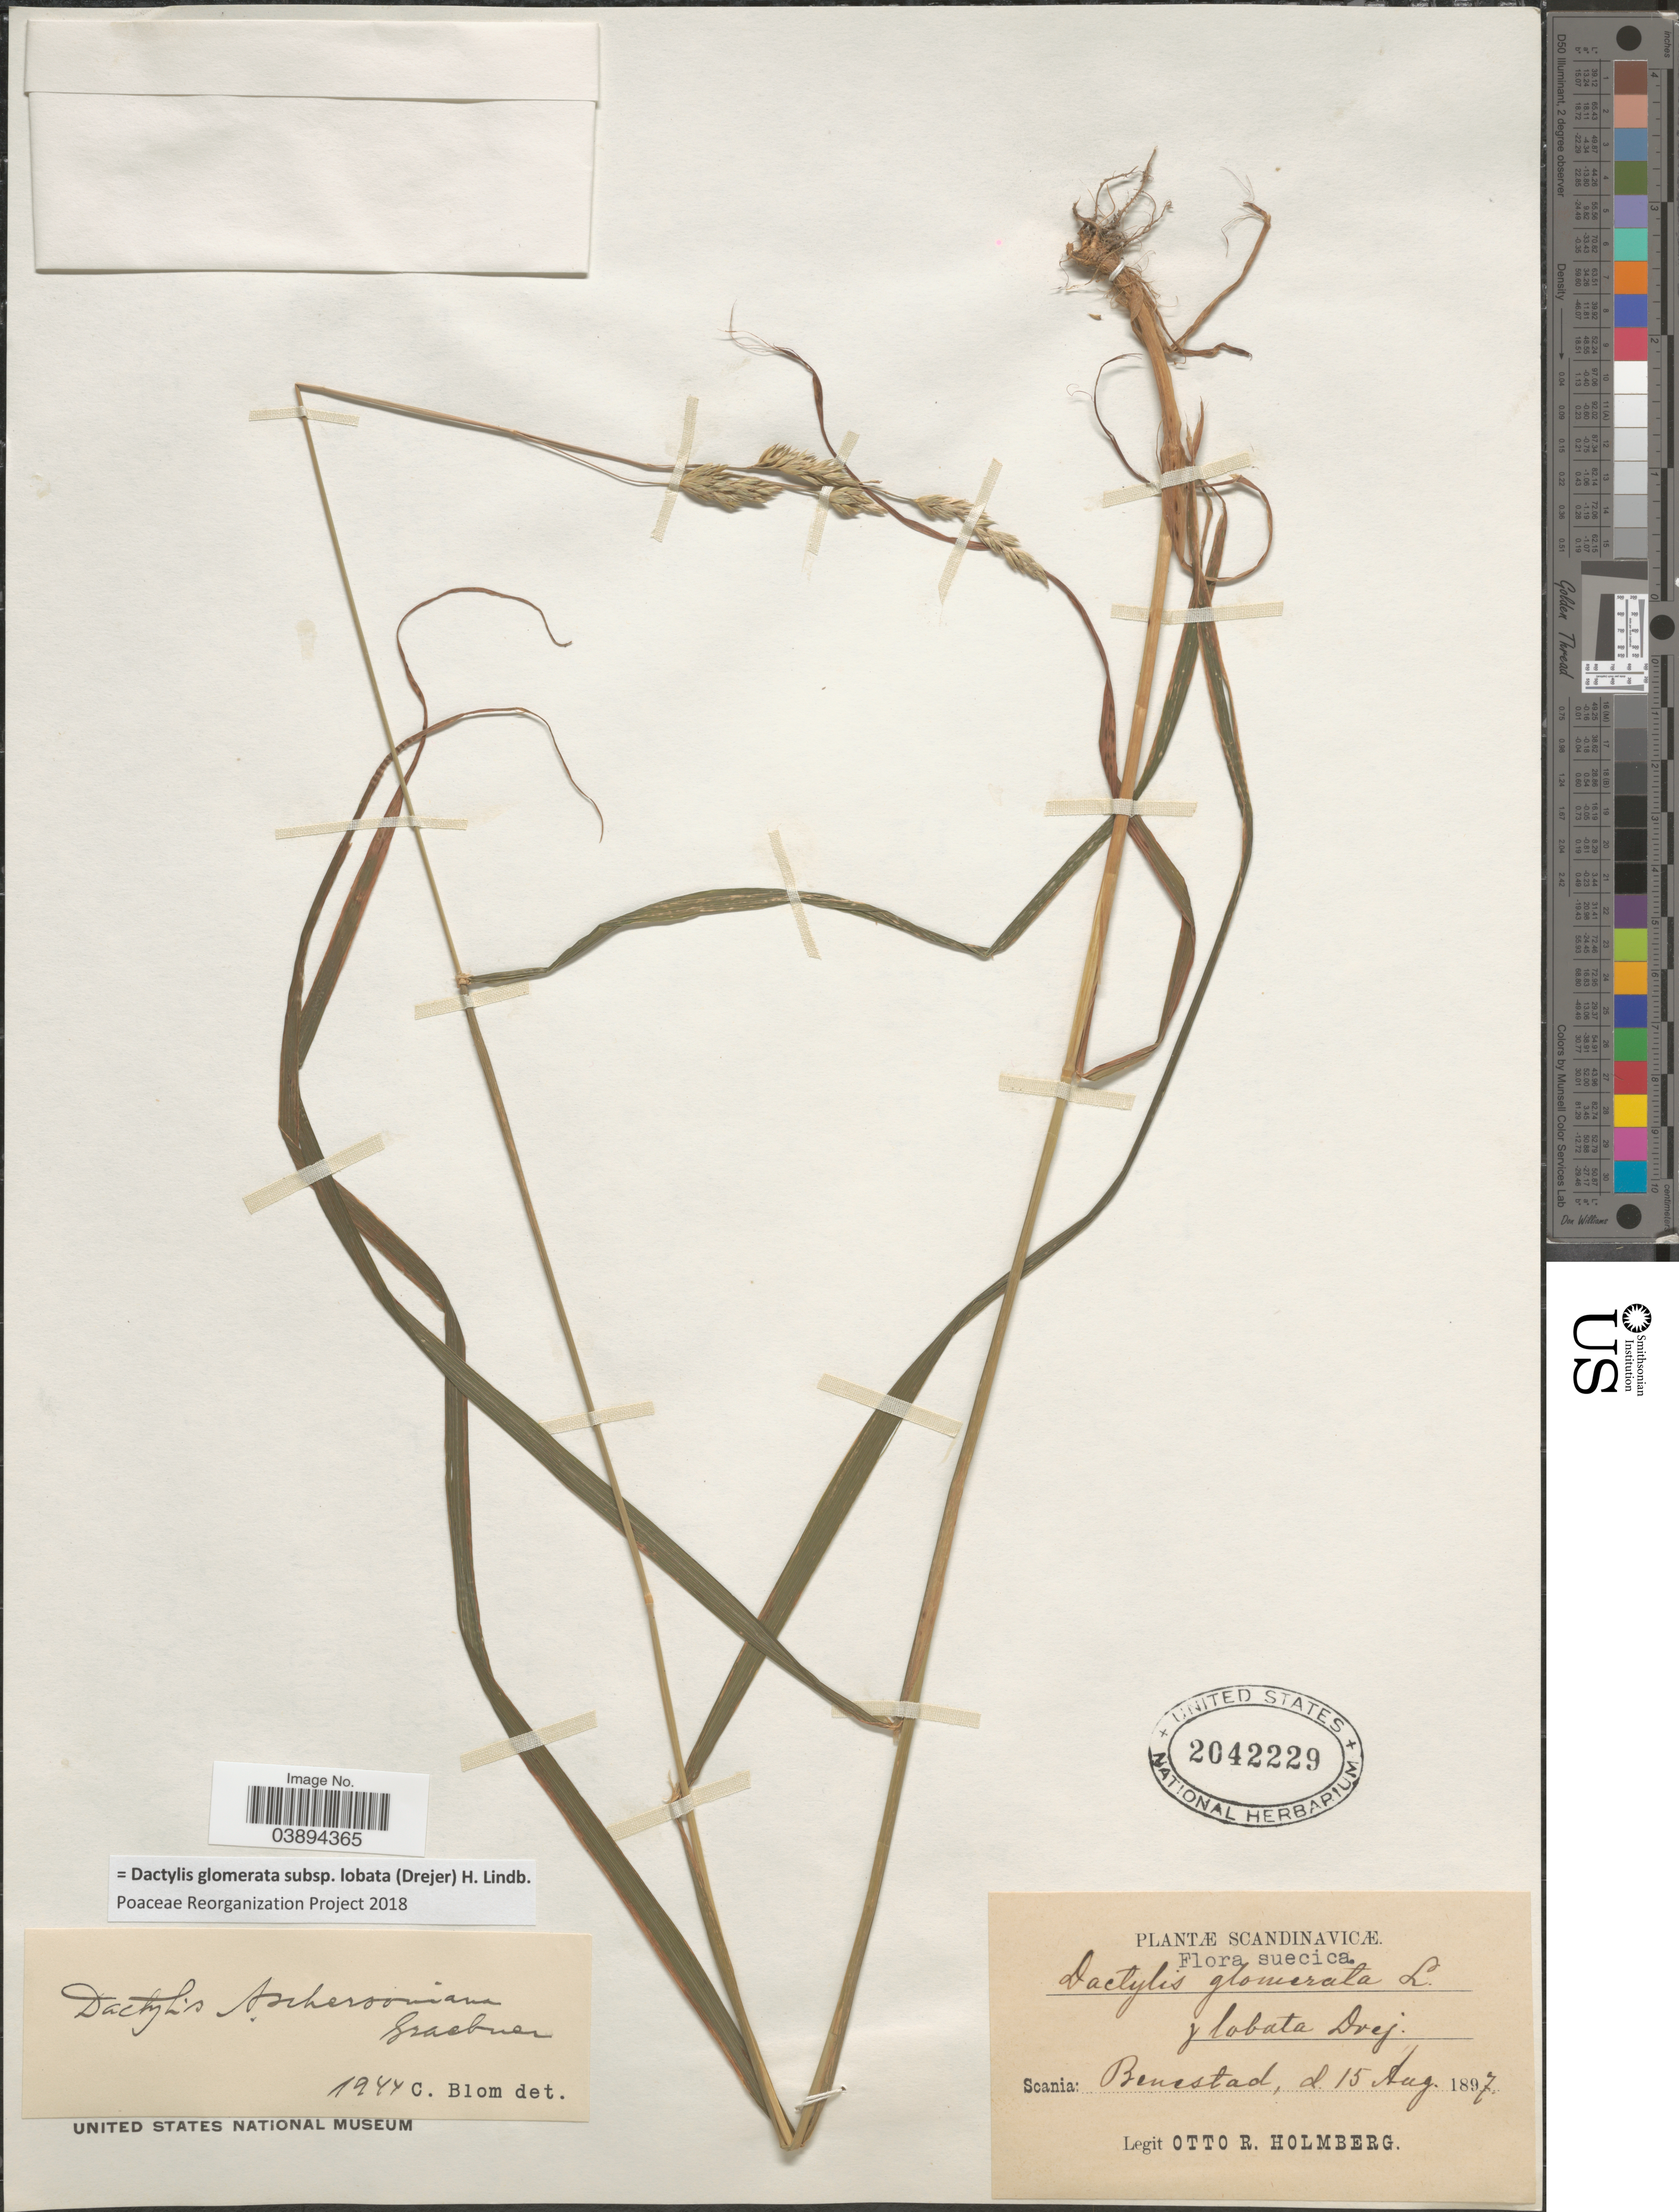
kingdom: Plantae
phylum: Tracheophyta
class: Liliopsida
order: Poales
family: Poaceae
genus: Dactylis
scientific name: Dactylis glomerata subsp. lobata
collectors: O. Holmberg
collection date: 1897-08-15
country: Sweden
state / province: Skåne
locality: Scandinavicæ. Suecica. Scania: Benestad [interpreted].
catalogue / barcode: US 2042229